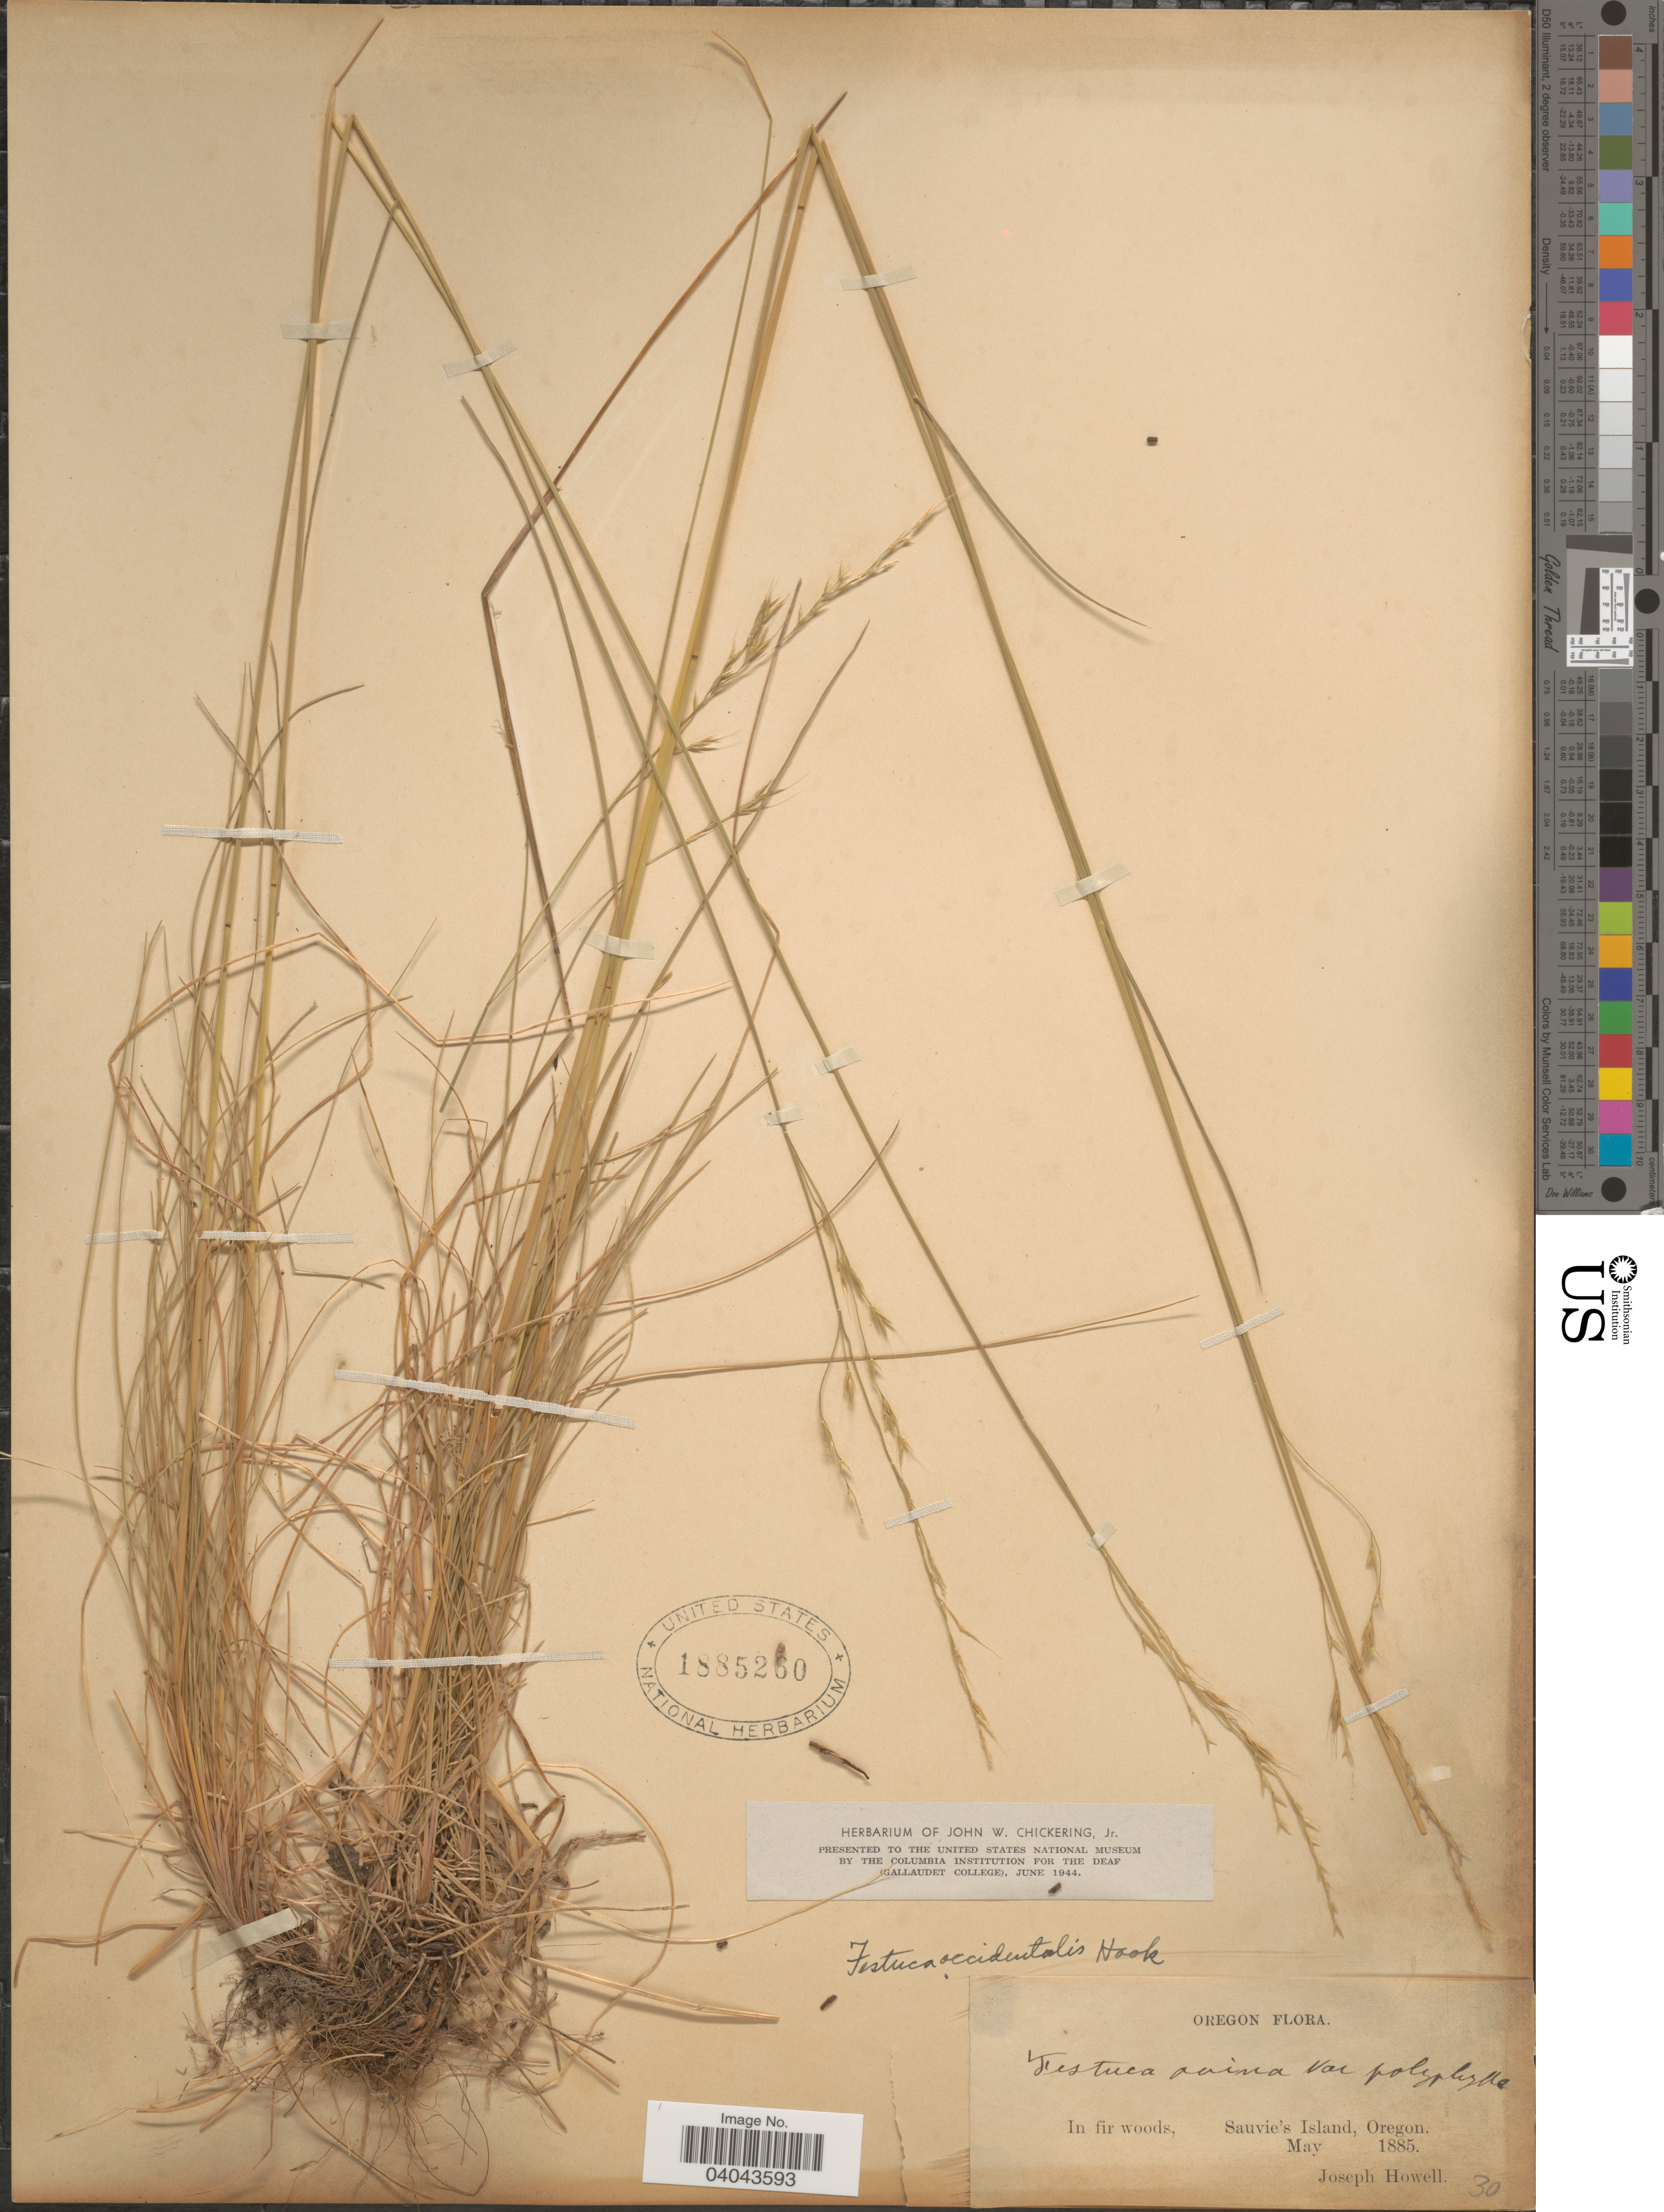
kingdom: Plantae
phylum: Tracheophyta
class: Liliopsida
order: Poales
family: Poaceae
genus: Festuca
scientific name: Festuca occidentalis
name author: Hook.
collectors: J. Howell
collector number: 30?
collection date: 1885-05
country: United States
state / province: Oregon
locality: Sauvie's Island.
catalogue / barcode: US 1885260